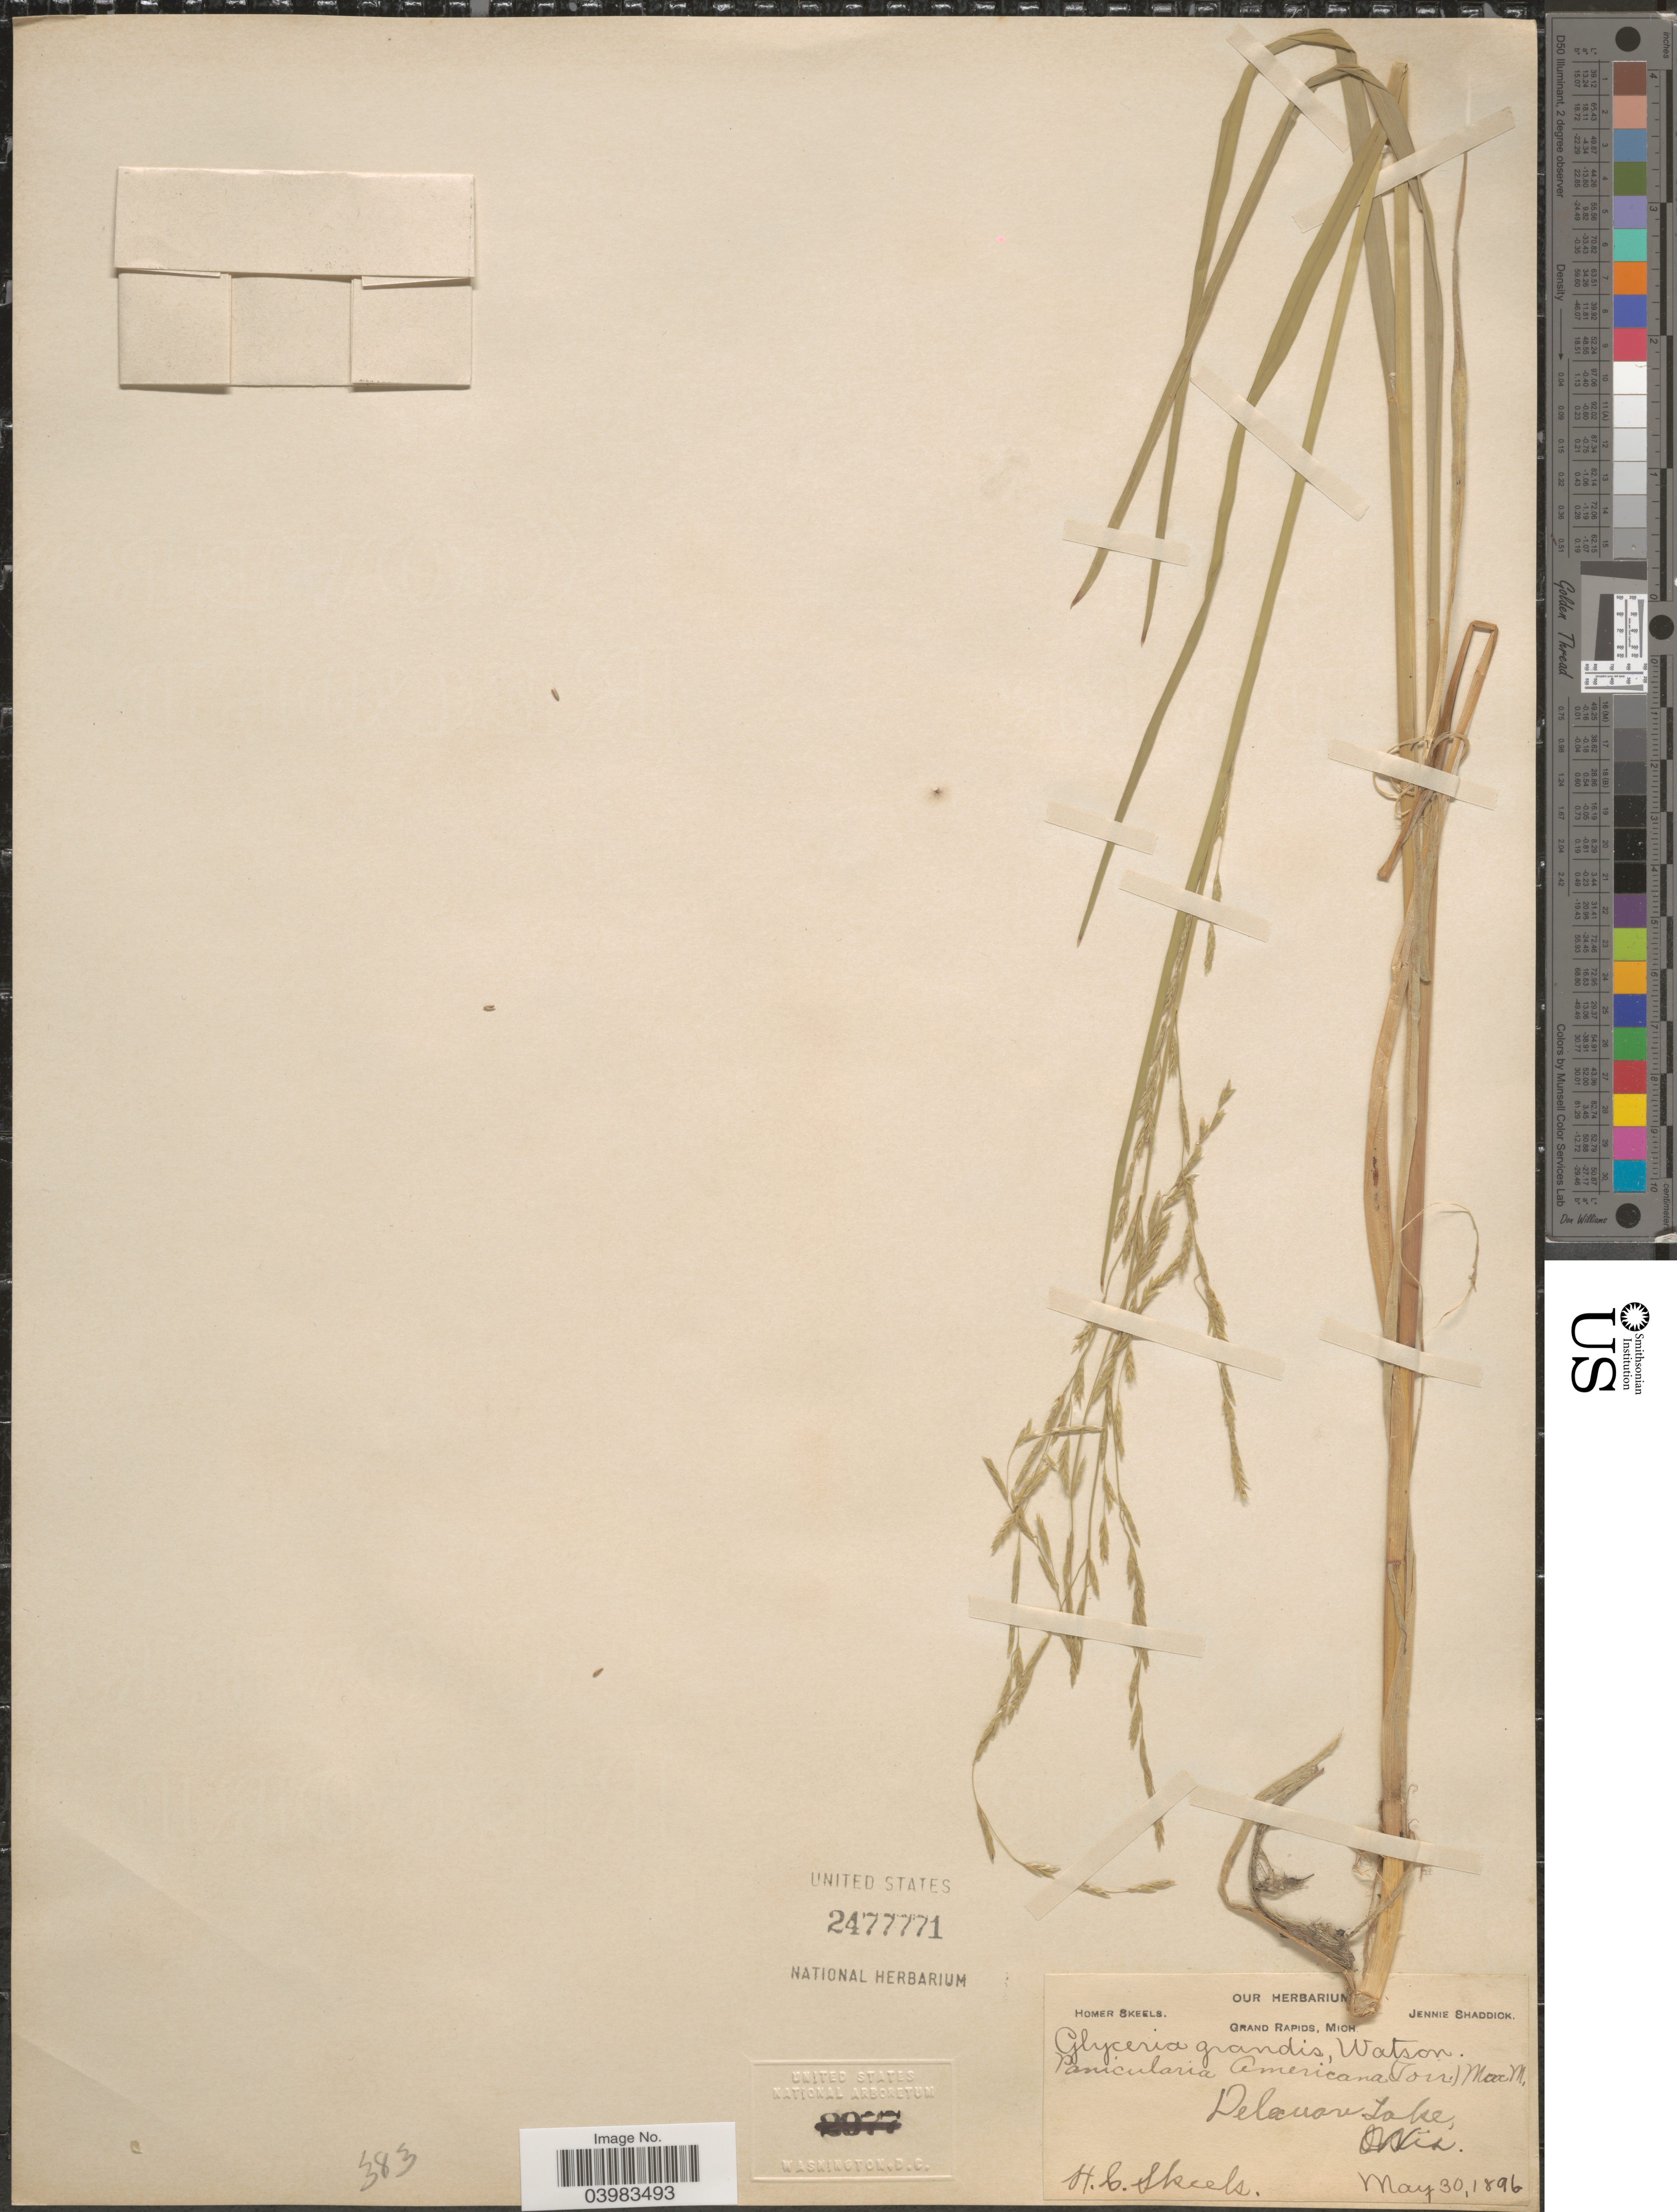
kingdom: Plantae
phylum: Tracheophyta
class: Liliopsida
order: Poales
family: Poaceae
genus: Glyceria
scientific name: Glyceria grandis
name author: S. Watson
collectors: H. Skeels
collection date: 1896-05-30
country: United States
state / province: Michigan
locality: Grand Rapids. Delaware Lake.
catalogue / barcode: US 2477771